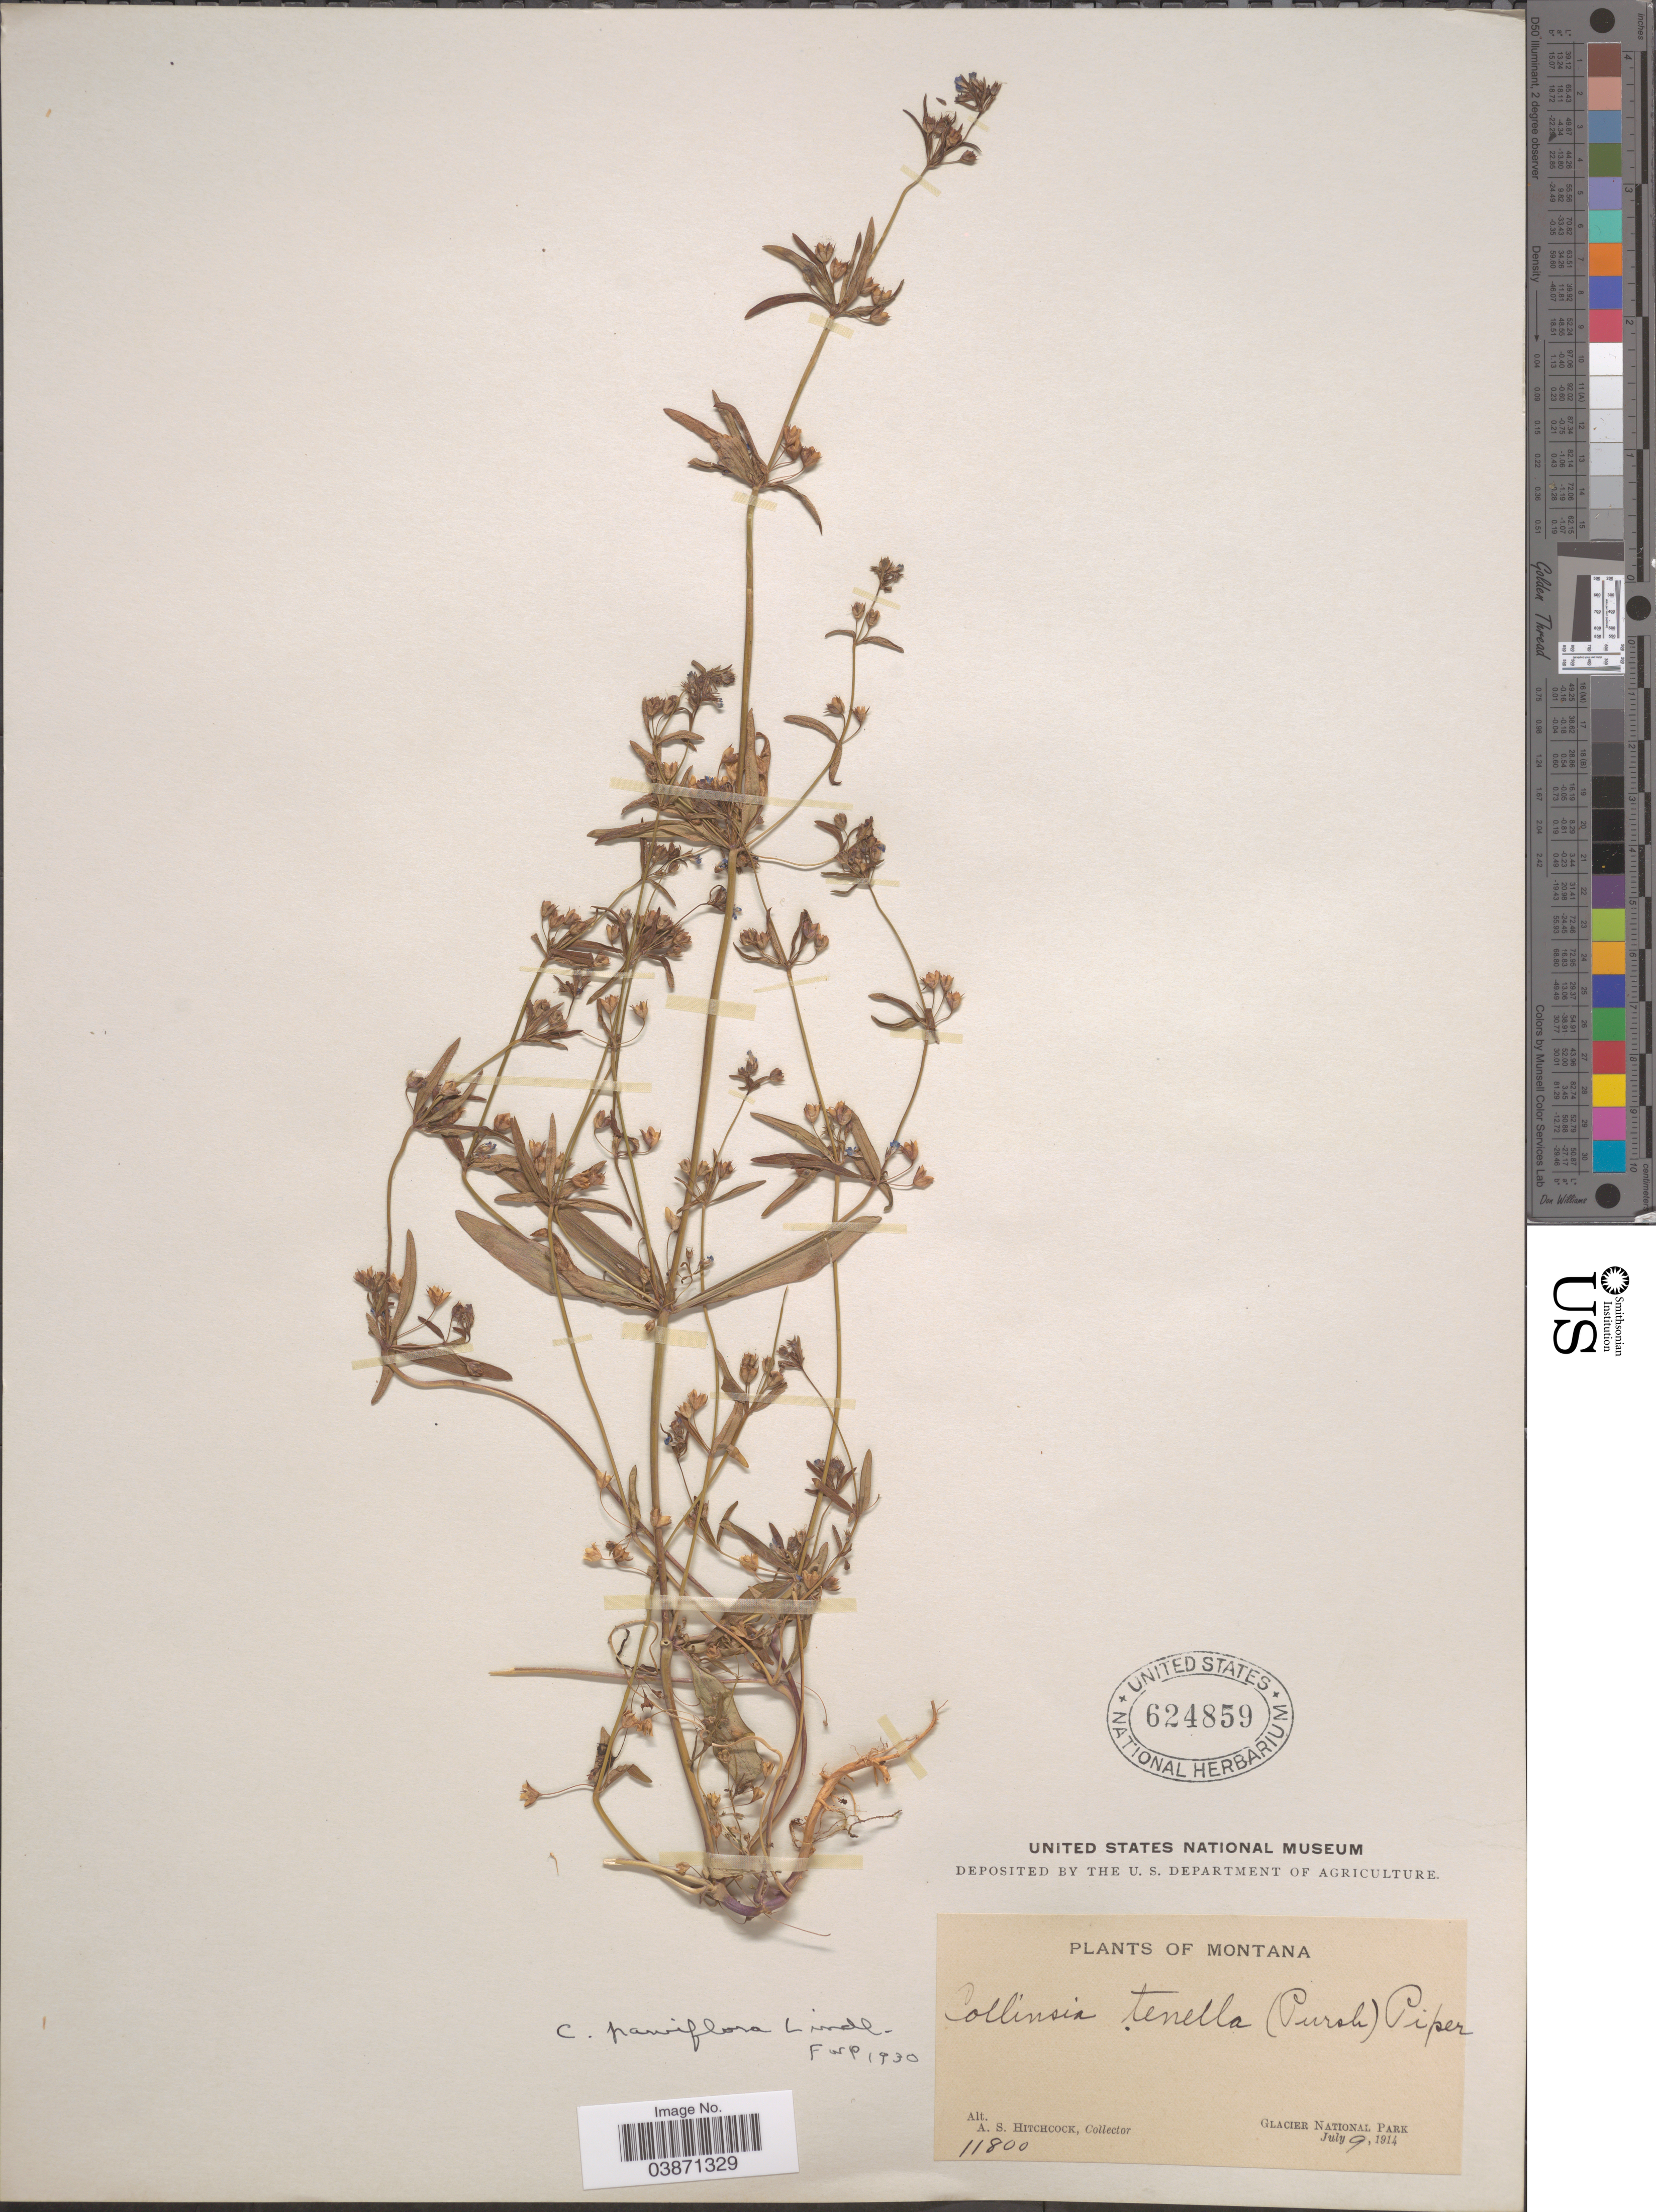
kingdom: Plantae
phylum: Tracheophyta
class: Magnoliopsida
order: Lamiales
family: Plantaginaceae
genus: Collinsia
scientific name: Collinsia parviflora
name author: Douglas ex Lindl.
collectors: A. S. Hitchcock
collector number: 11800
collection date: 1914-07-09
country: United States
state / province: Montana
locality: Glacier National Park.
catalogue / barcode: US 624859